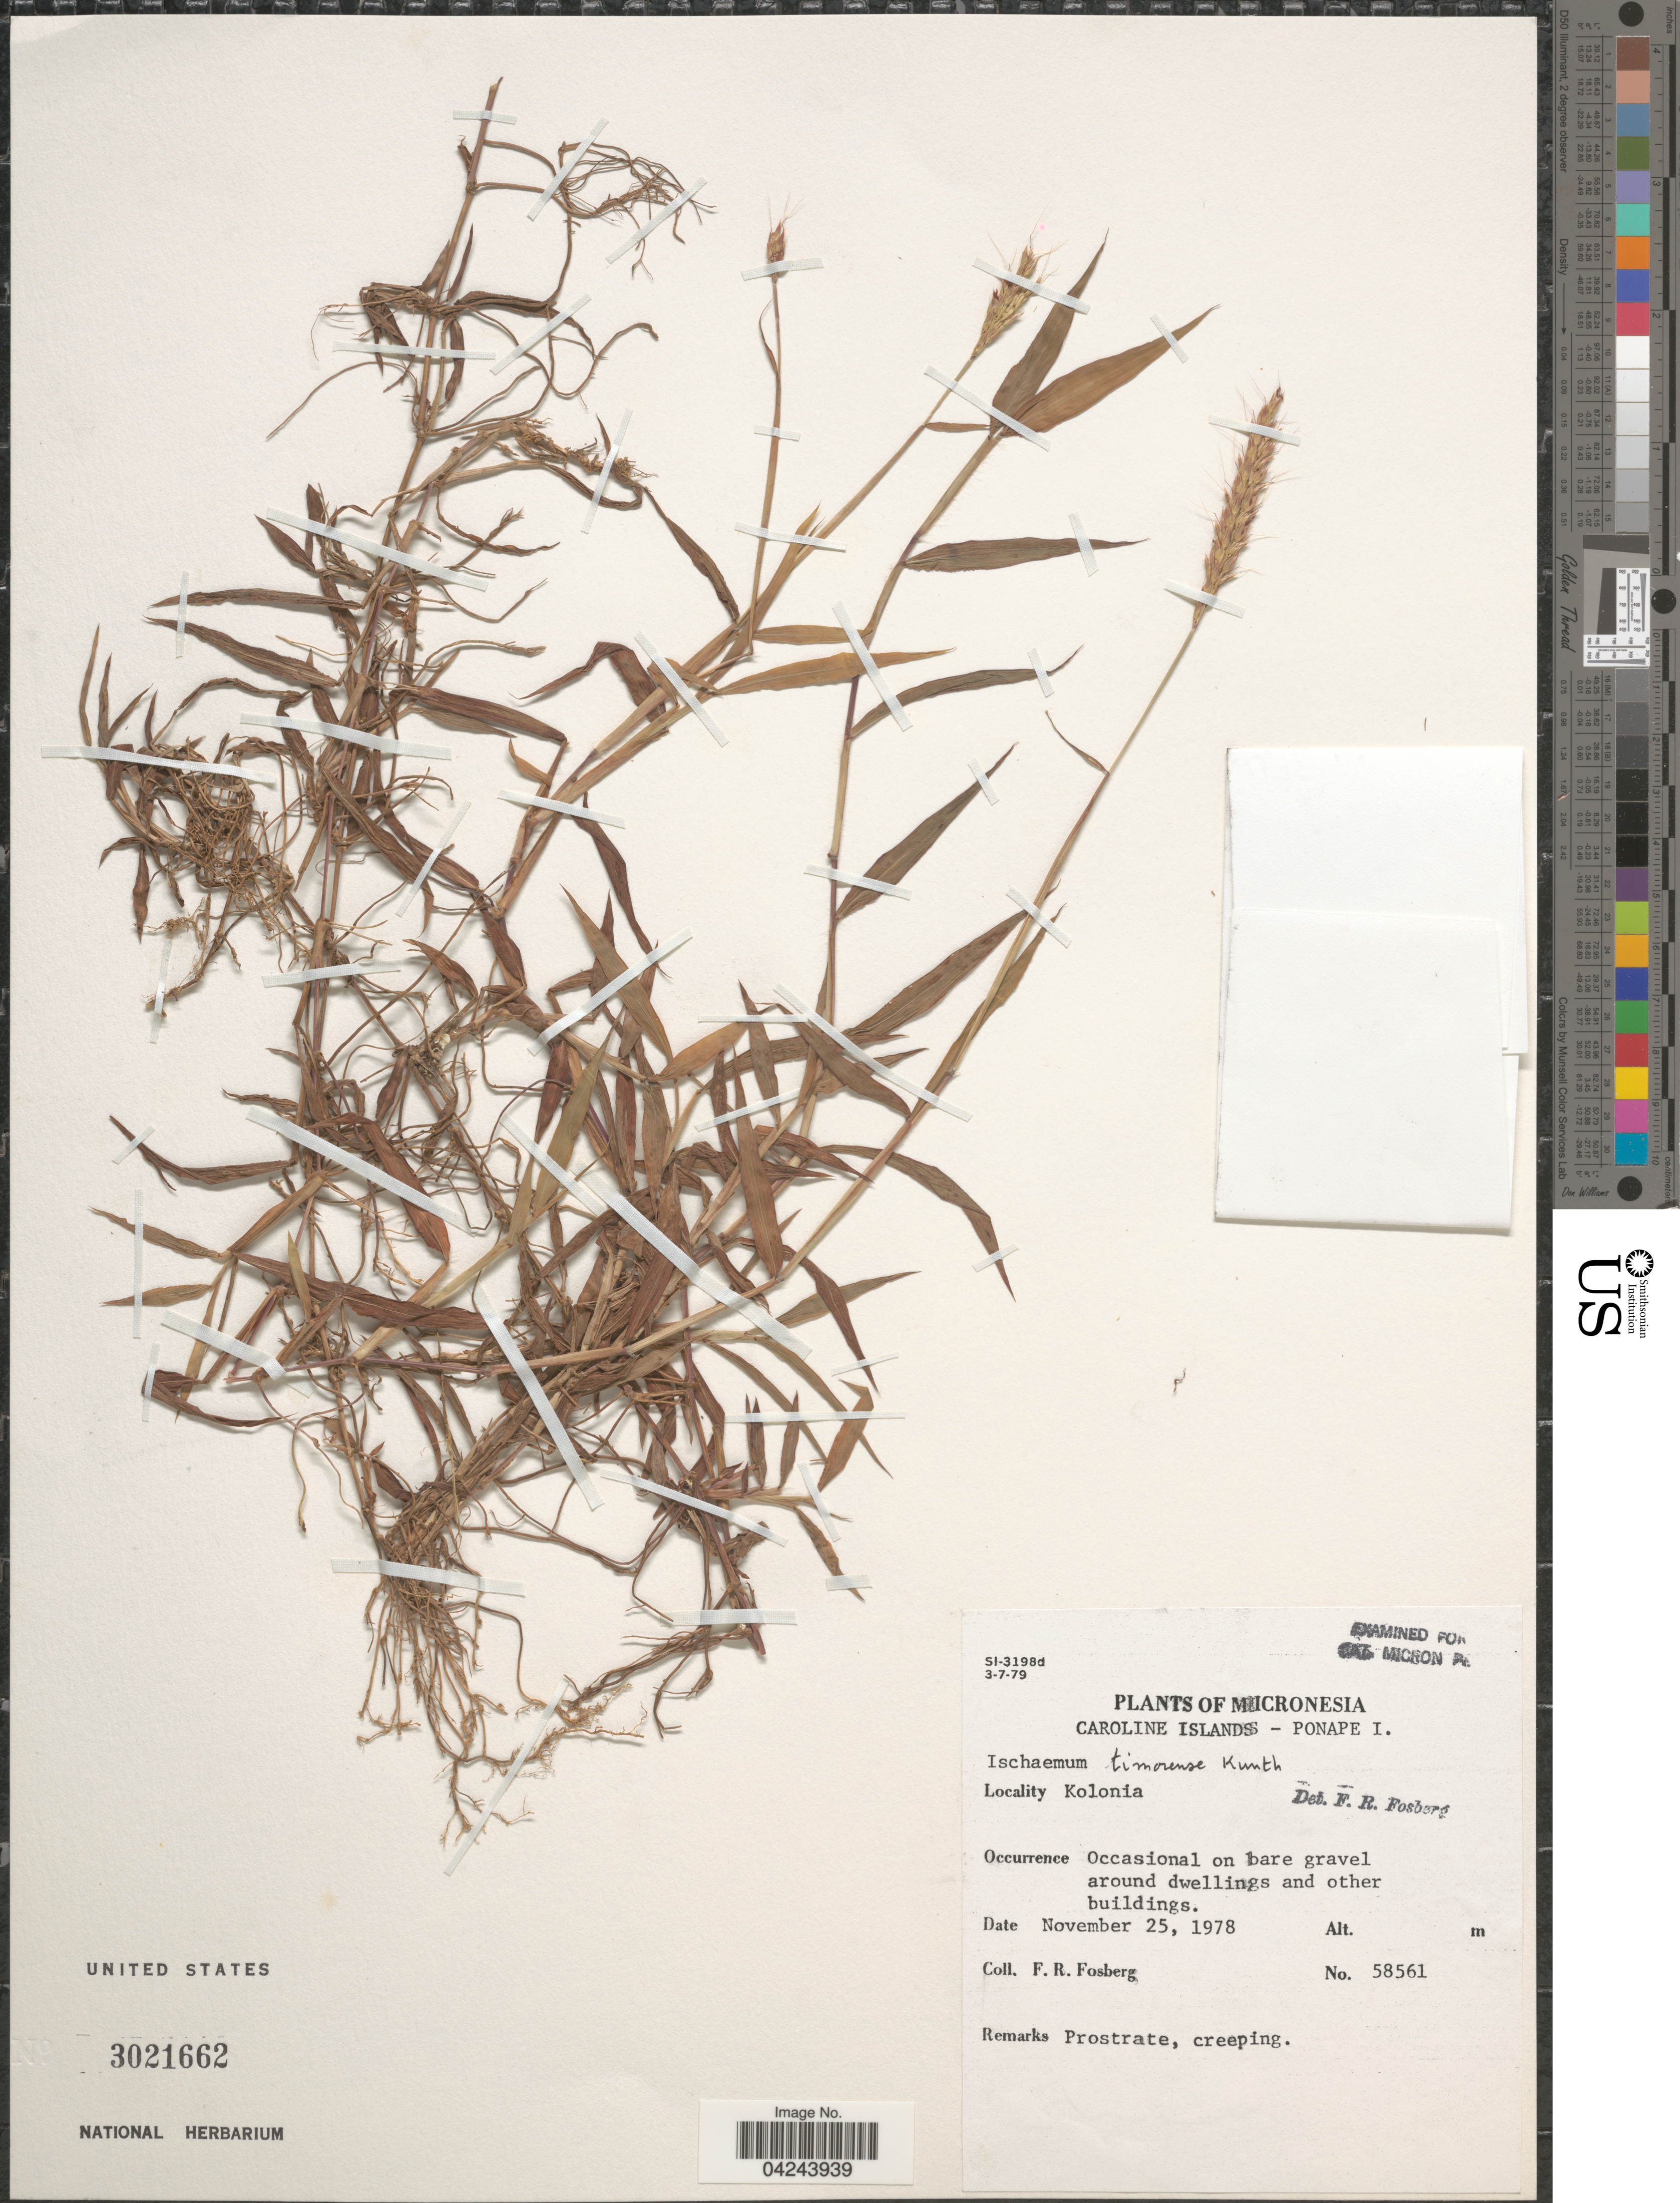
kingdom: Plantae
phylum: Tracheophyta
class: Liliopsida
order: Poales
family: Poaceae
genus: Ischaemum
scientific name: Ischaemum timorense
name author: Kunth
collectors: F. R. Fosberg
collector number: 58561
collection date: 1978-11-25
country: Micronesia, Federated States of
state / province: Pohnpei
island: Pohnpei [Ponape]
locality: Micronesia. Caroline Islands-Ponape I. Kolonia. Occasional on bare gravel around dwellings and other buildings.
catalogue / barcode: US 3021662